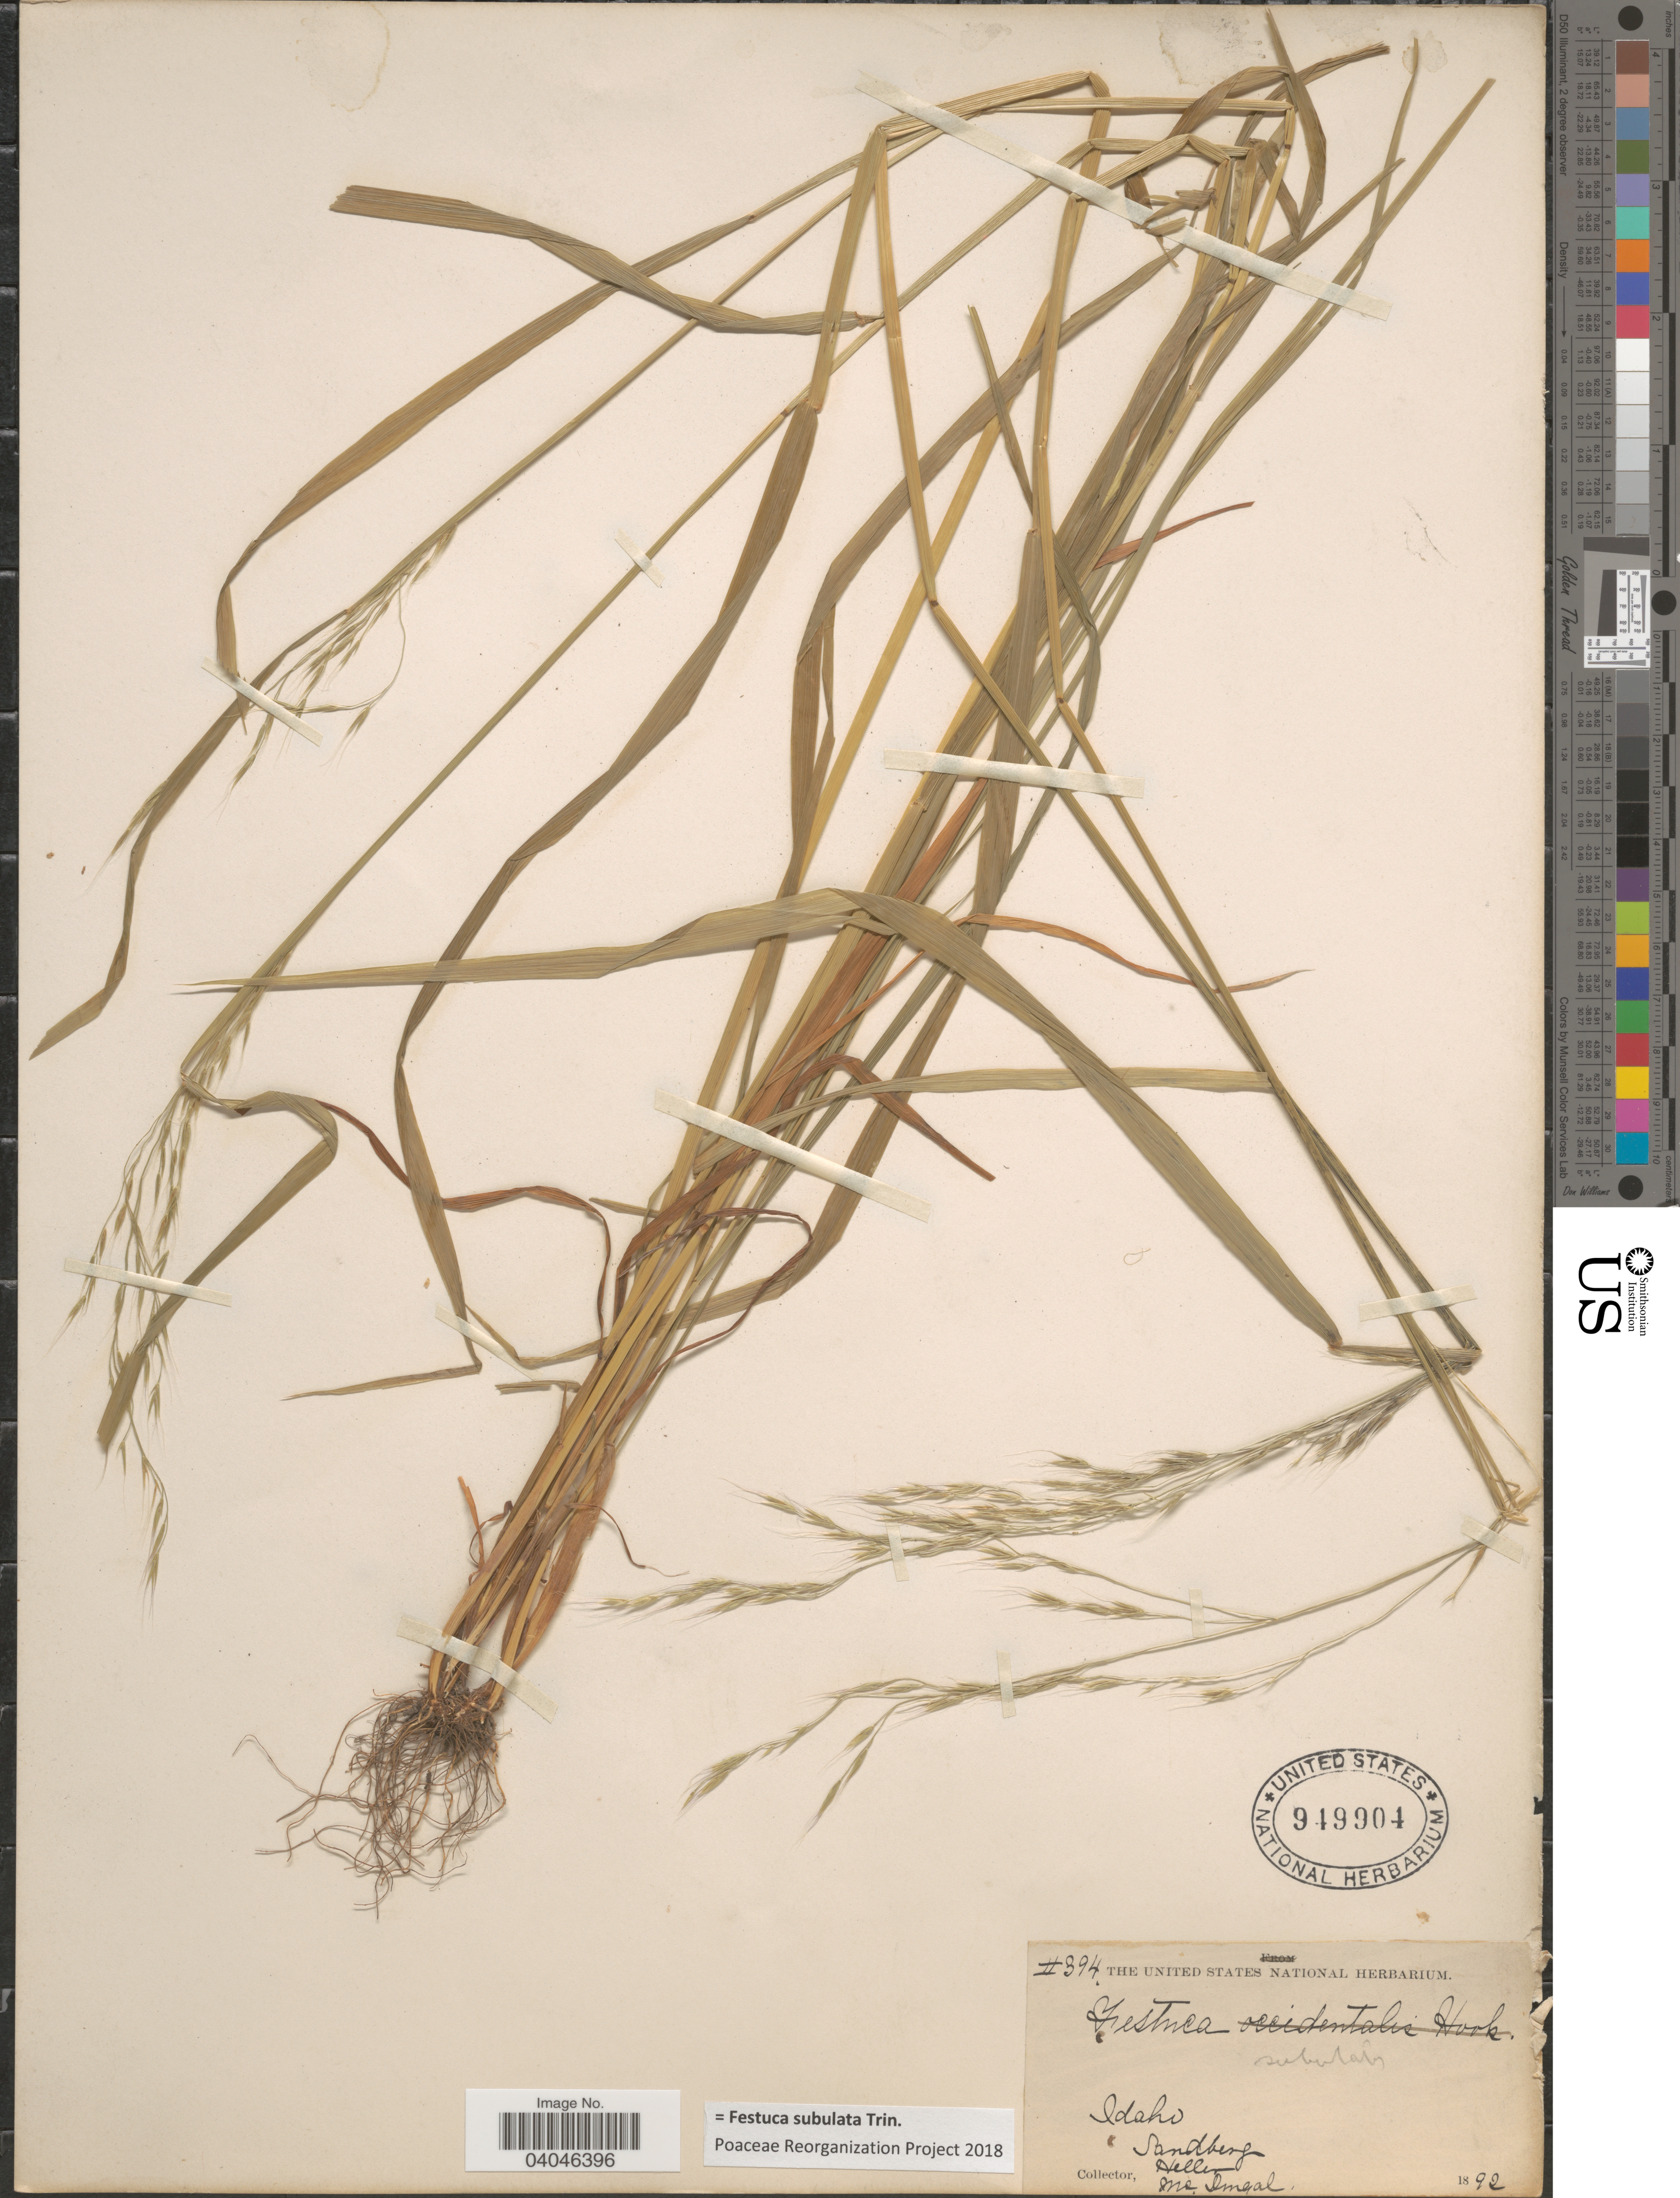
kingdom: Plantae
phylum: Tracheophyta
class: Liliopsida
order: Poales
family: Poaceae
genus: Festuca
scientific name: Festuca subulata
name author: Trin.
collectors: Sandberg, -- Heller & McDougal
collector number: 394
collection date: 1892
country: United States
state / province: Idaho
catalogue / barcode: US 949904